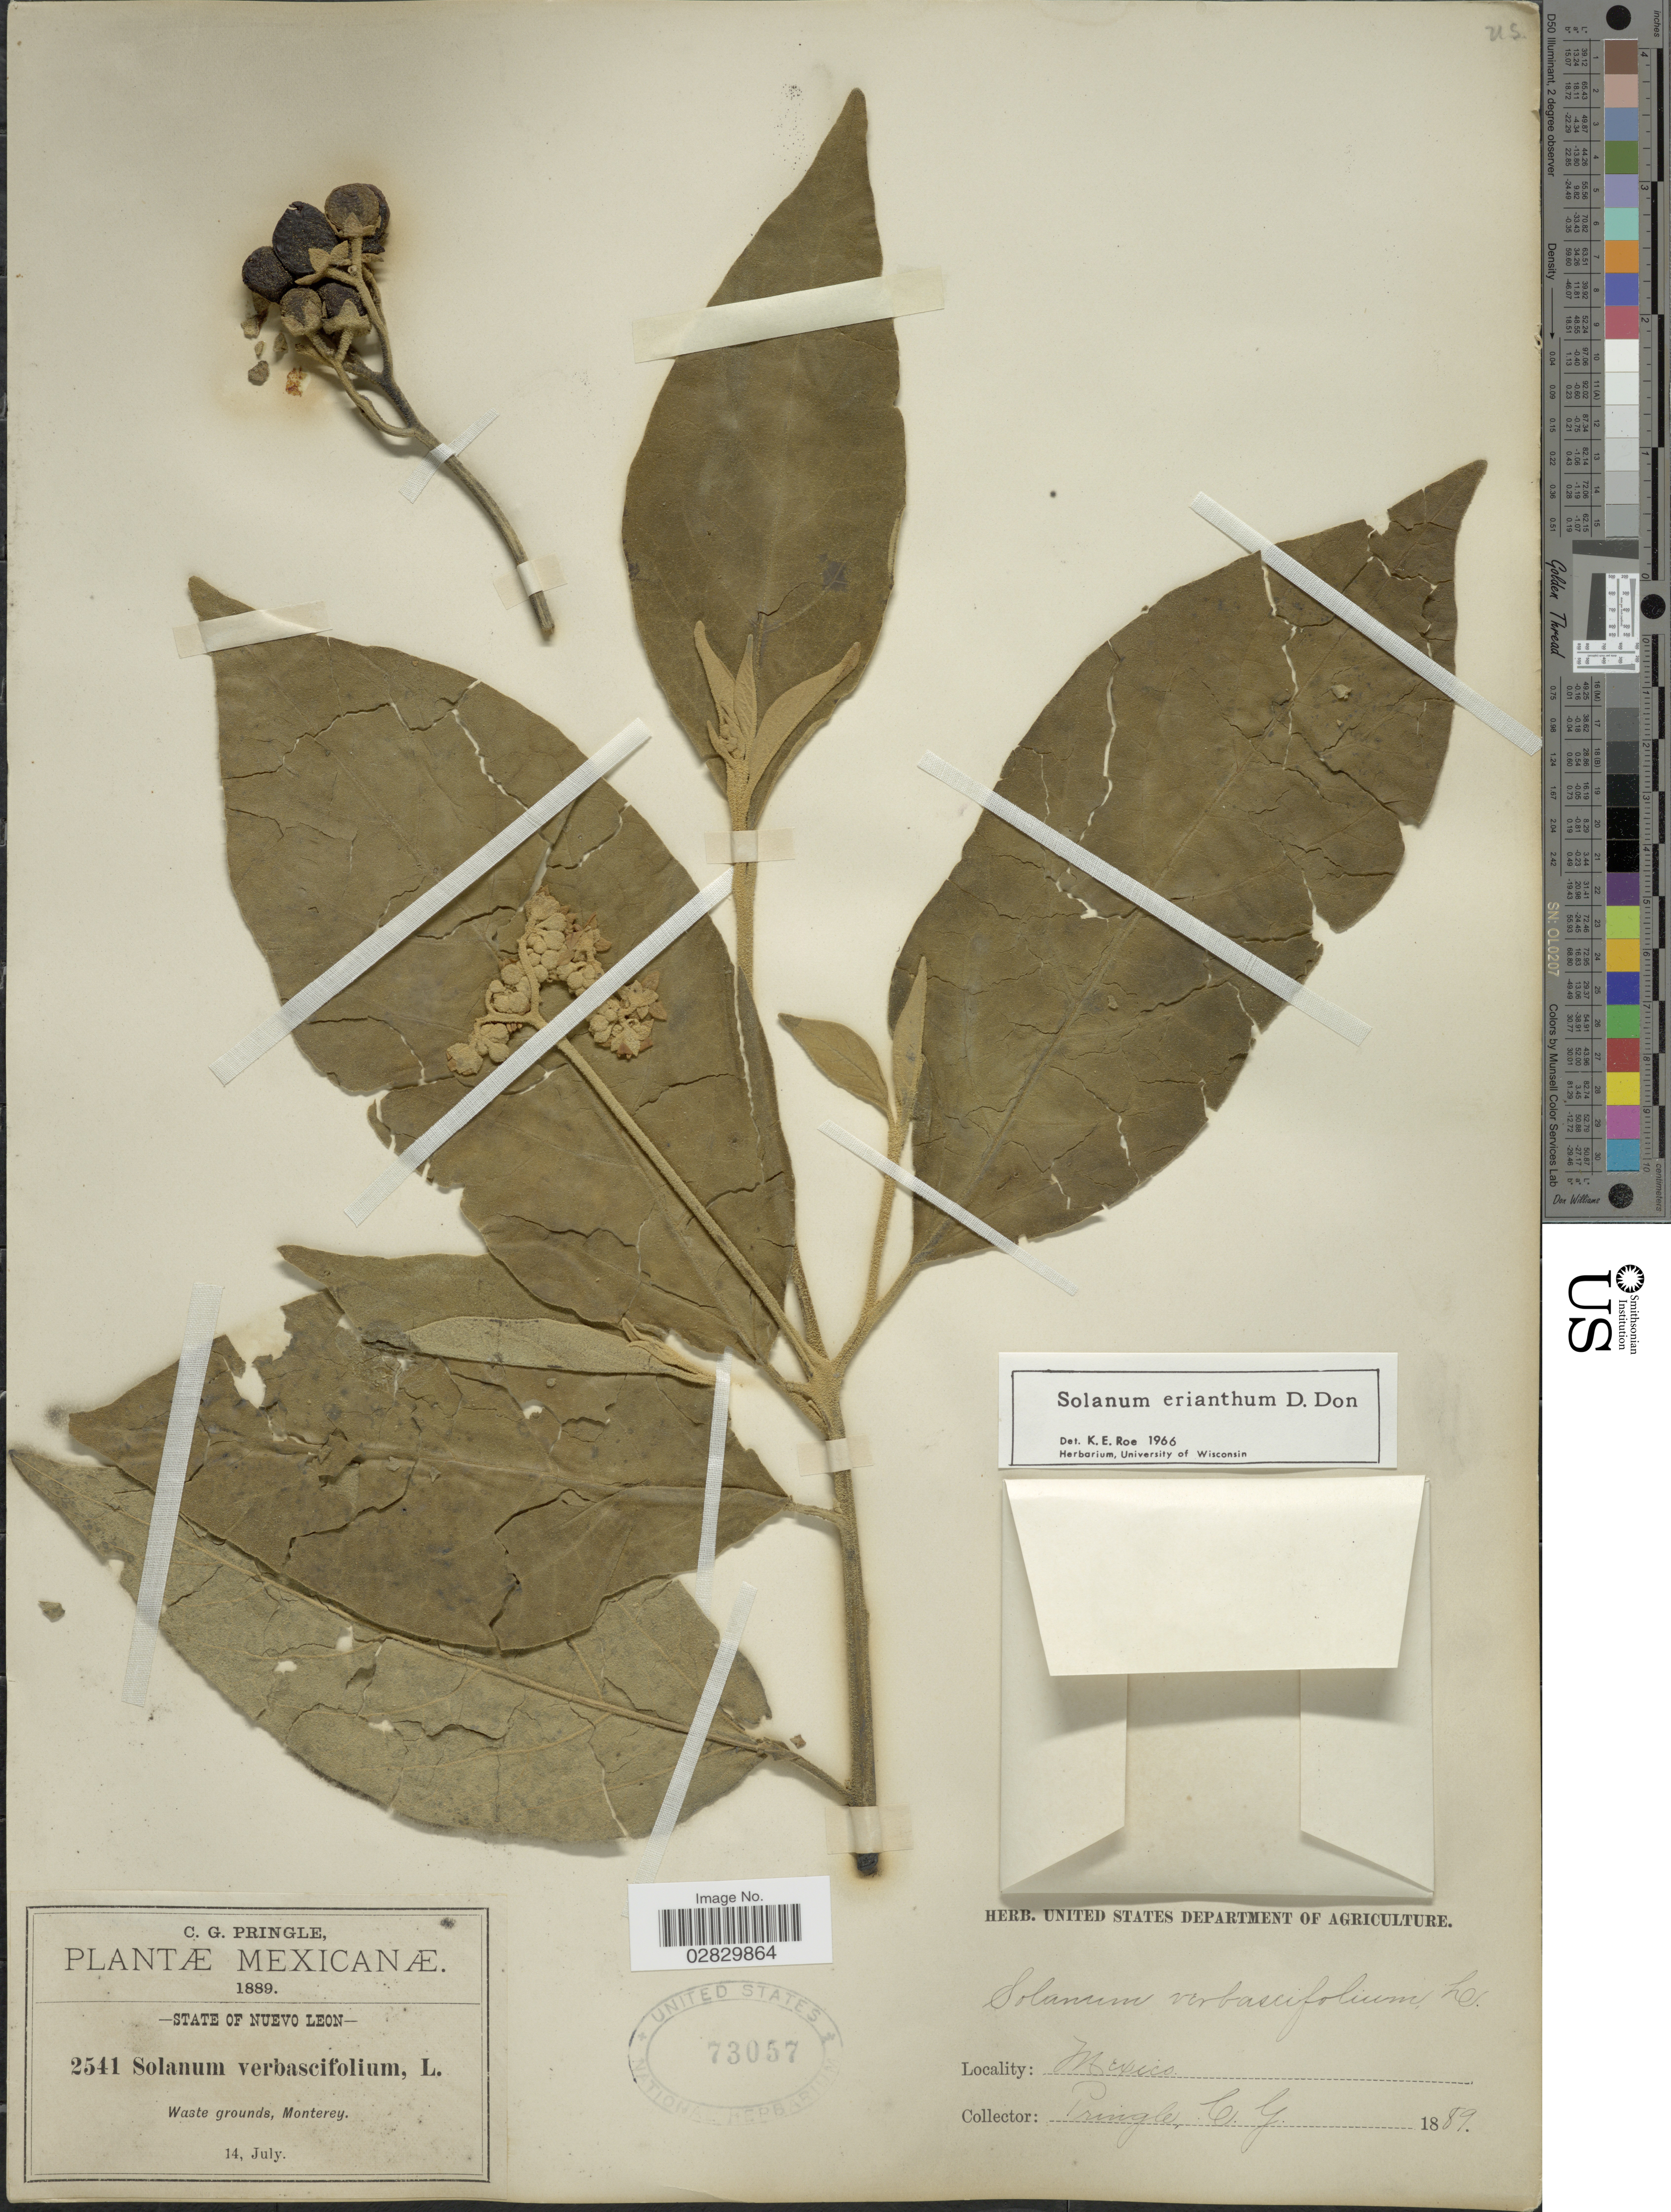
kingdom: Plantae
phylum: Tracheophyta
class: Magnoliopsida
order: Solanales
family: Solanaceae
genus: Solanum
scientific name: Solanum erianthum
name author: D. Don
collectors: C. G. Pringle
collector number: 2541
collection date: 1889-07-14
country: Mexico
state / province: Nuevo León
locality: Monterey.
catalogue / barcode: US 73057